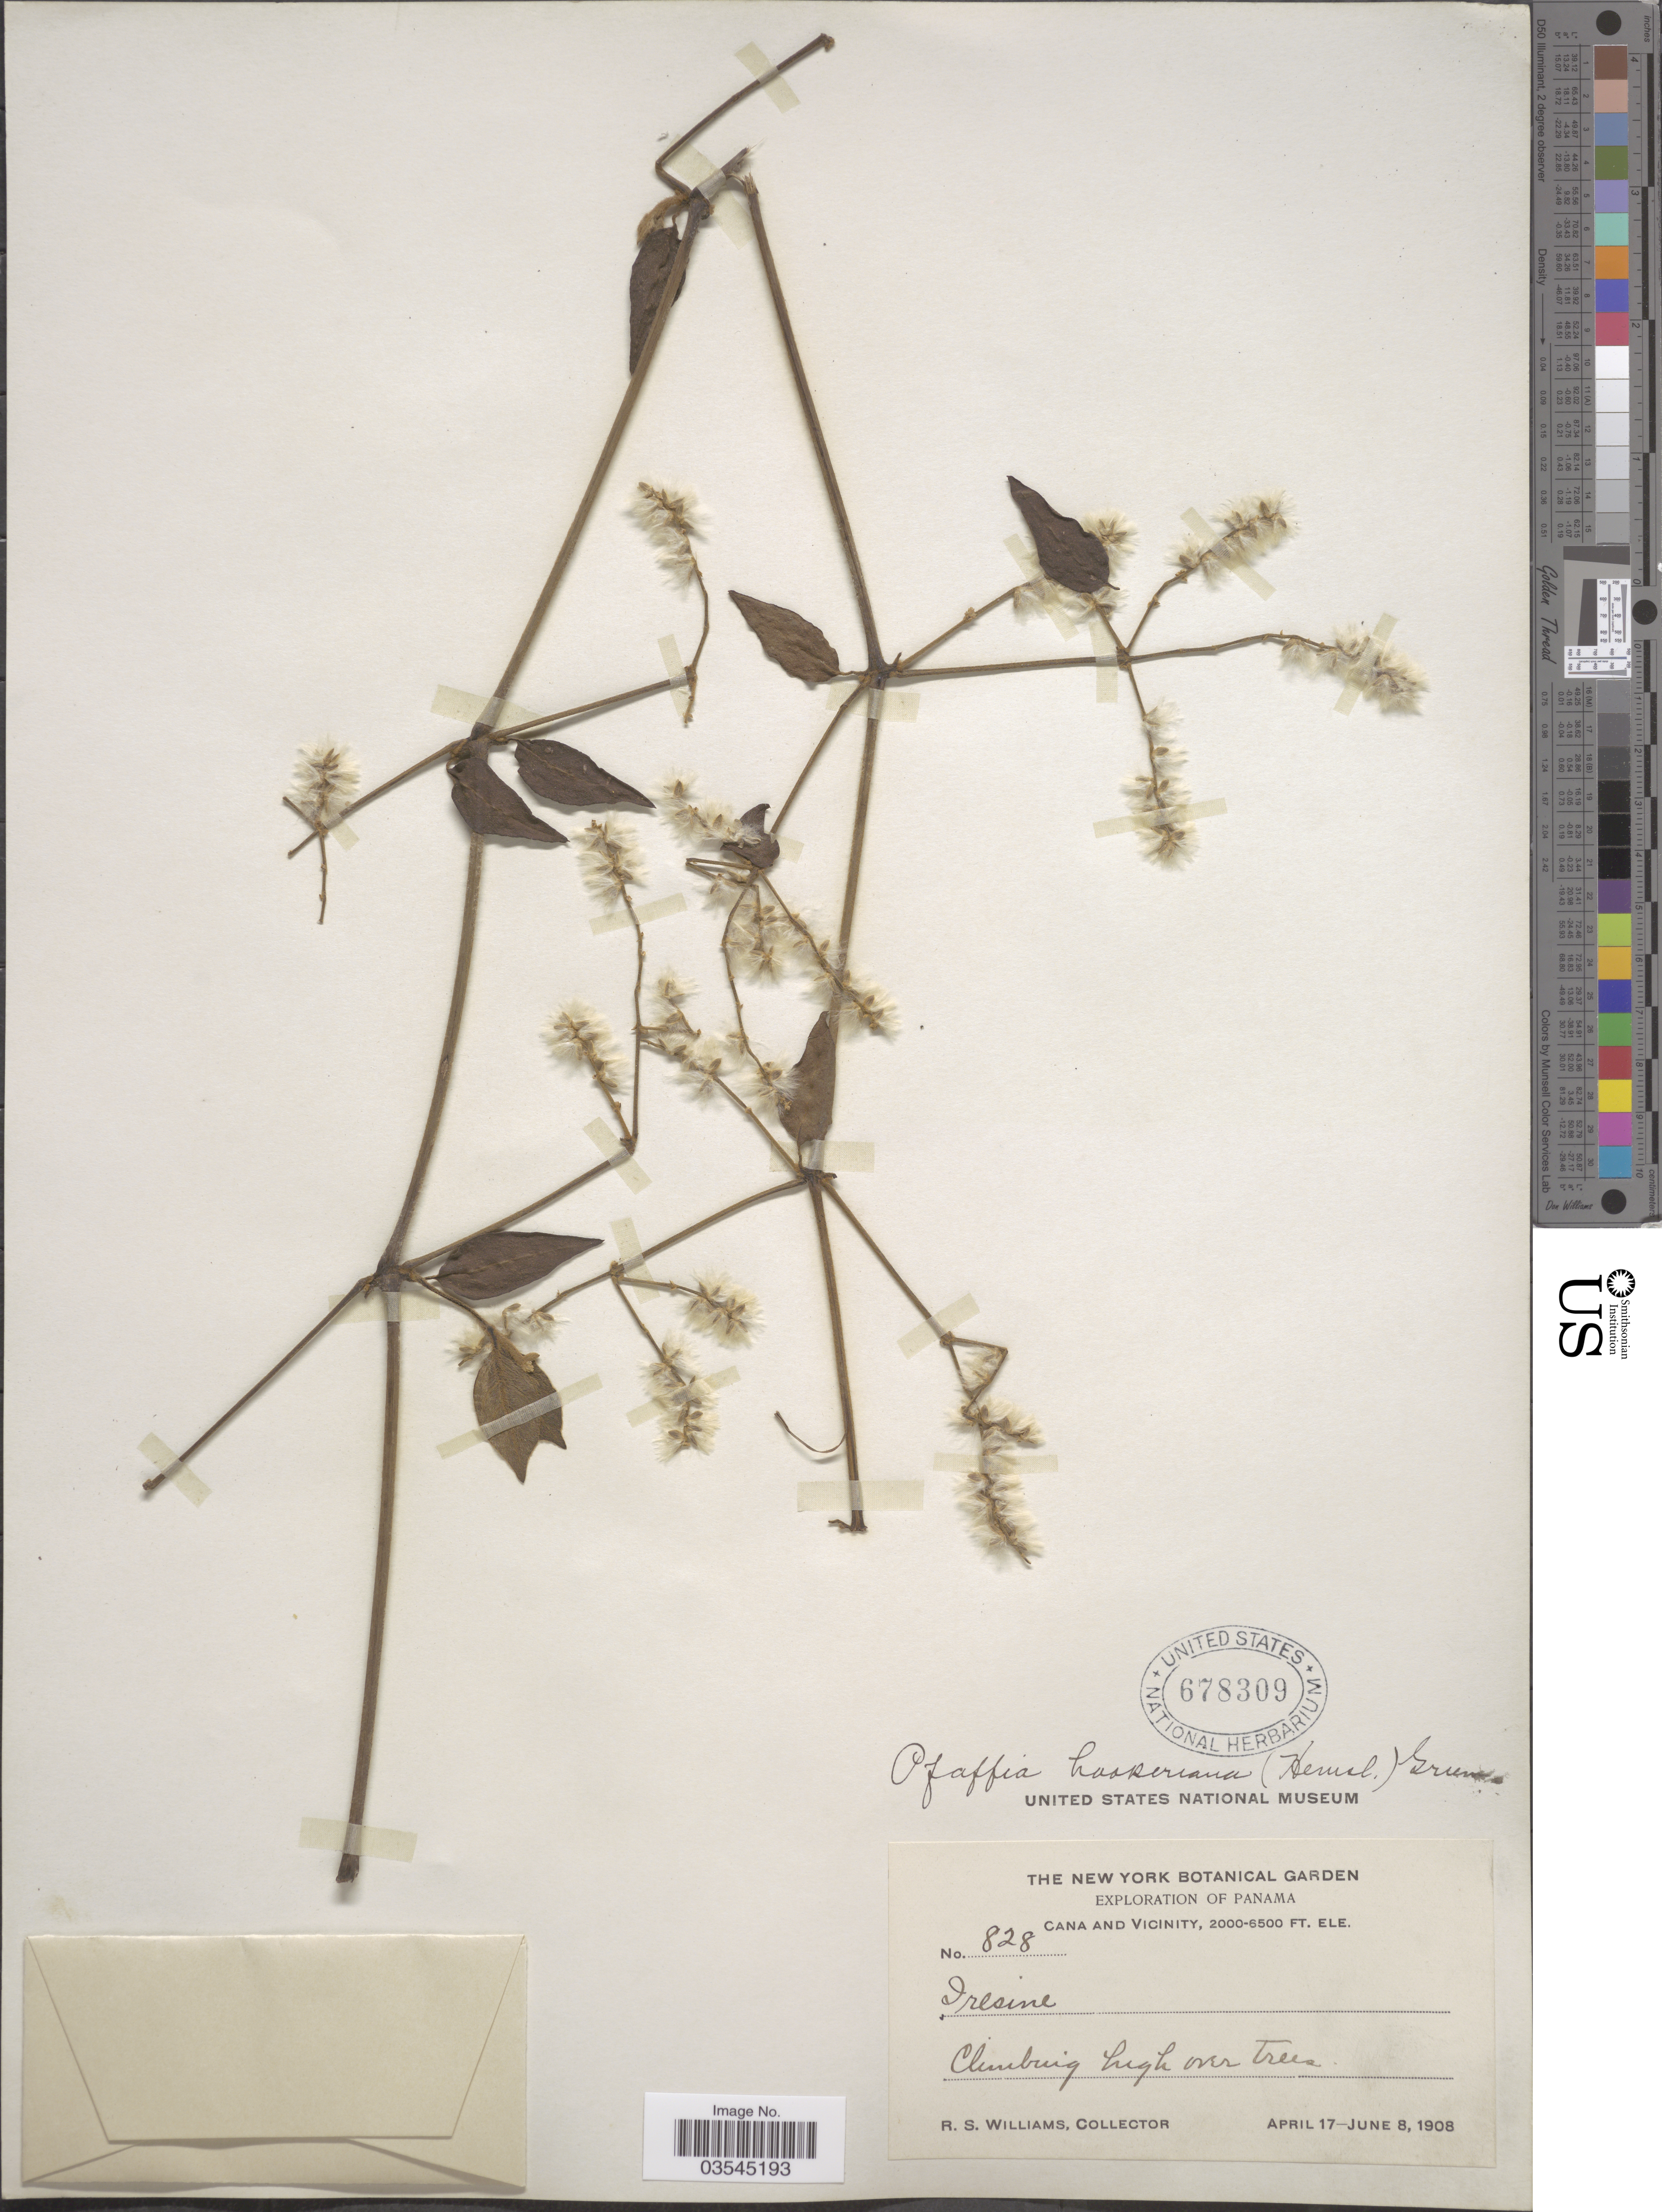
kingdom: Plantae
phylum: Tracheophyta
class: Magnoliopsida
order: Caryophyllales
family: Amaranthaceae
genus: Pfaffia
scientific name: Pfaffia hookeriana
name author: (Hemsl.) Greenm.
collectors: R. S. Williams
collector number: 828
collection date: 1908-04-17/1908-06-08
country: Panama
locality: Cana and vicinity.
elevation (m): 610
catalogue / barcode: US 678309